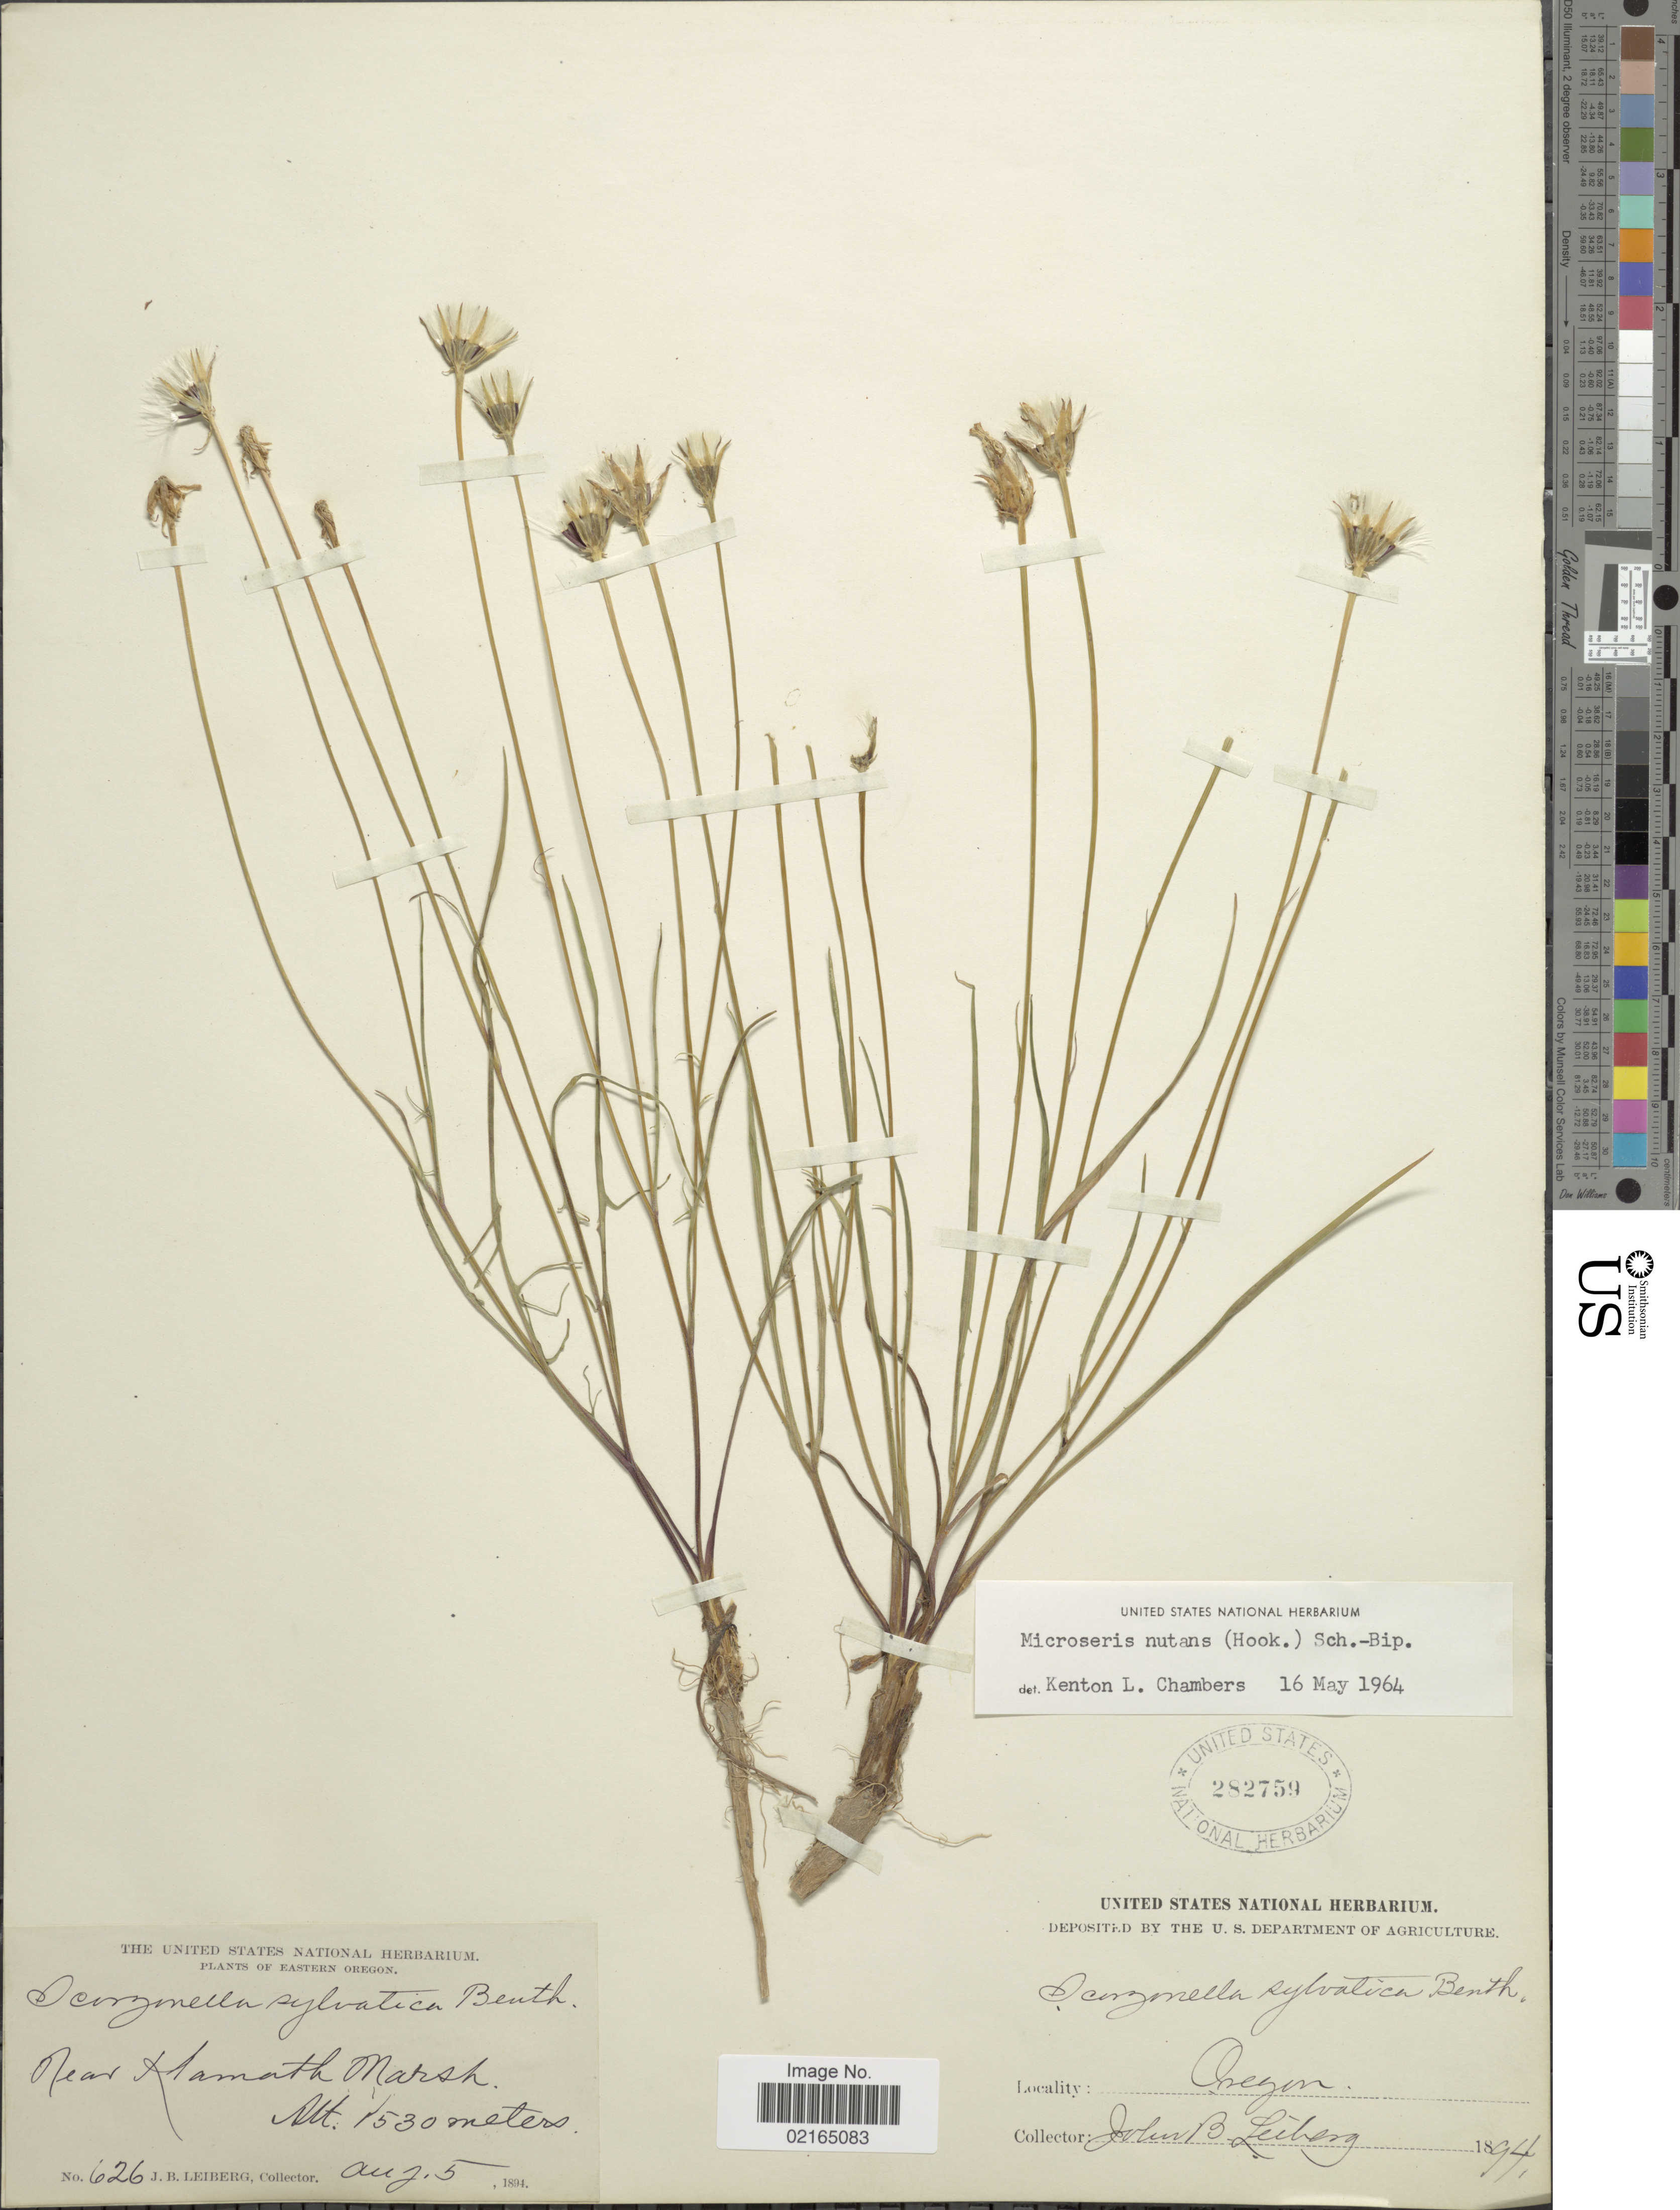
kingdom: Plantae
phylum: Tracheophyta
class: Magnoliopsida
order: Asterales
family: Asteraceae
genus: Microseris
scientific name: Microseris nutans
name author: (Hook.) Sch. Bip.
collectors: J. B. Leiberg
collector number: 626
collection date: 1894-08-05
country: United States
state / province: Oregon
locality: Near Klamath Marsh, Eastern Oregon.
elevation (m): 1530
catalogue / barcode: US 282759